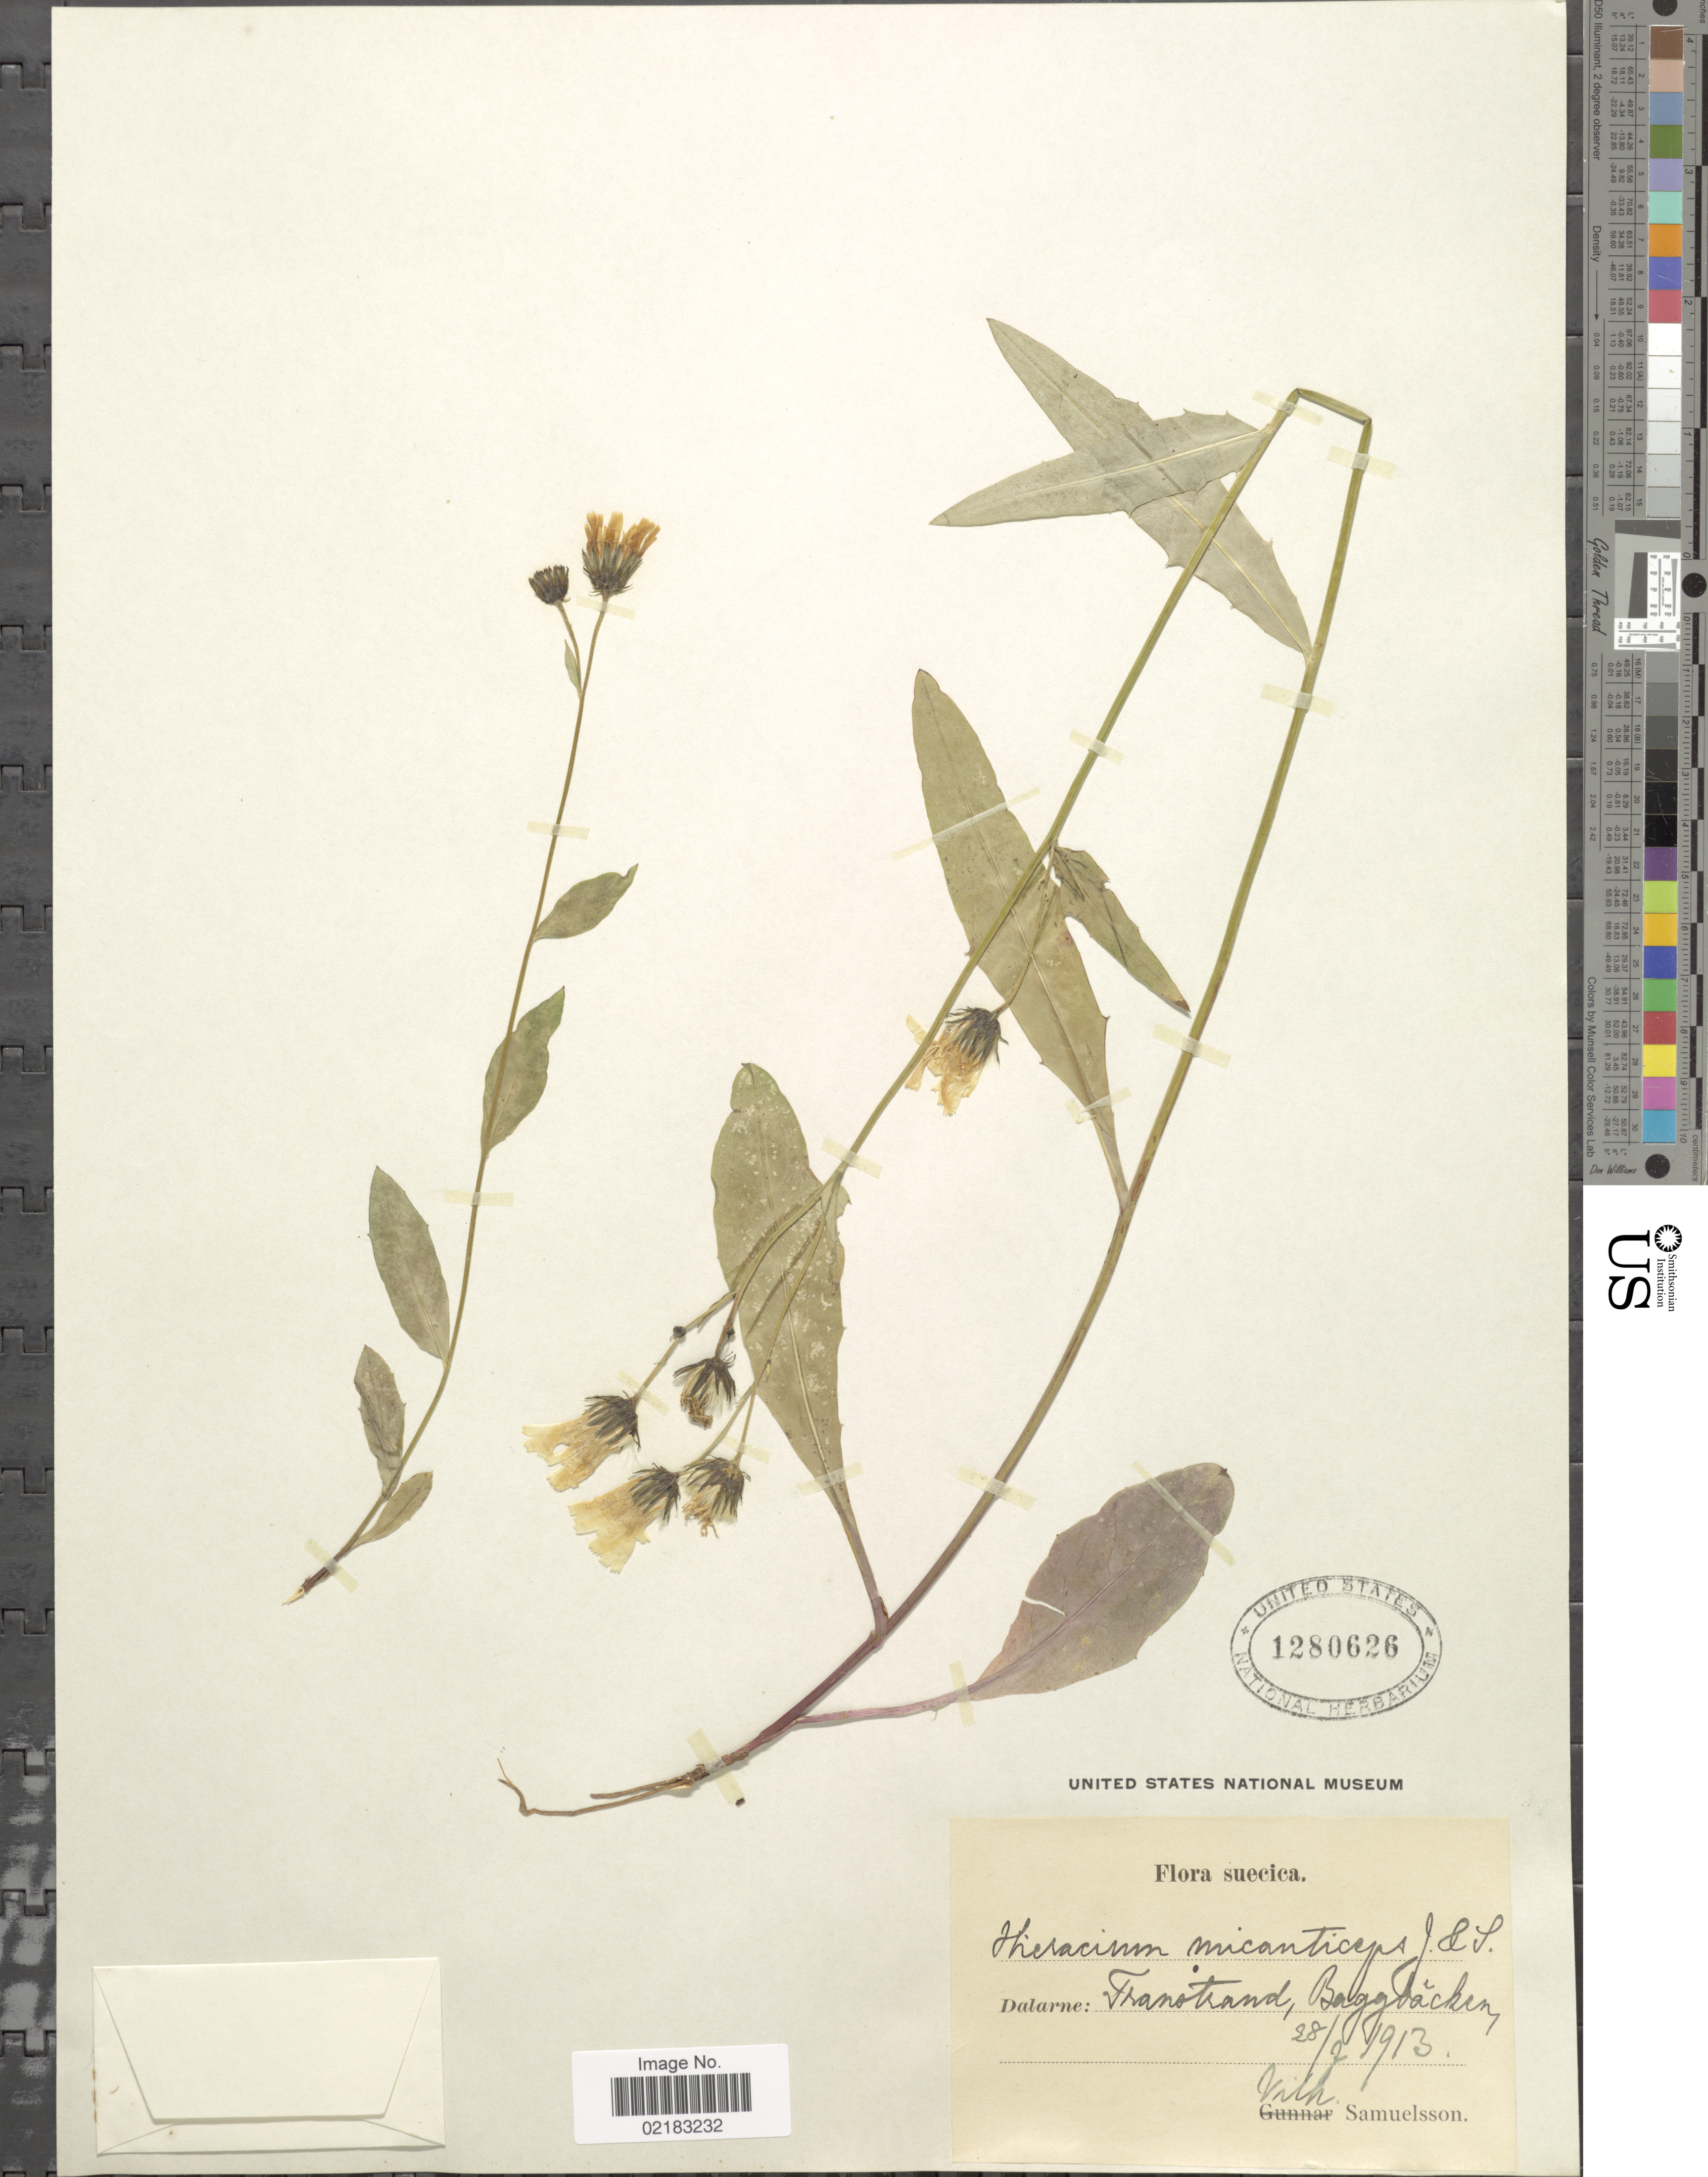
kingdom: Plantae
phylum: Tracheophyta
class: Magnoliopsida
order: Asterales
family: Asteraceae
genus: Hieracium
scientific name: Hieracium micanticeps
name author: Johanss. & Sam.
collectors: V. Samuelsson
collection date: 1913-07-28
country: Sweden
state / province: Dalarna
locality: Dalarne: Transtrand, Berggbacken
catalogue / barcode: US 1280626